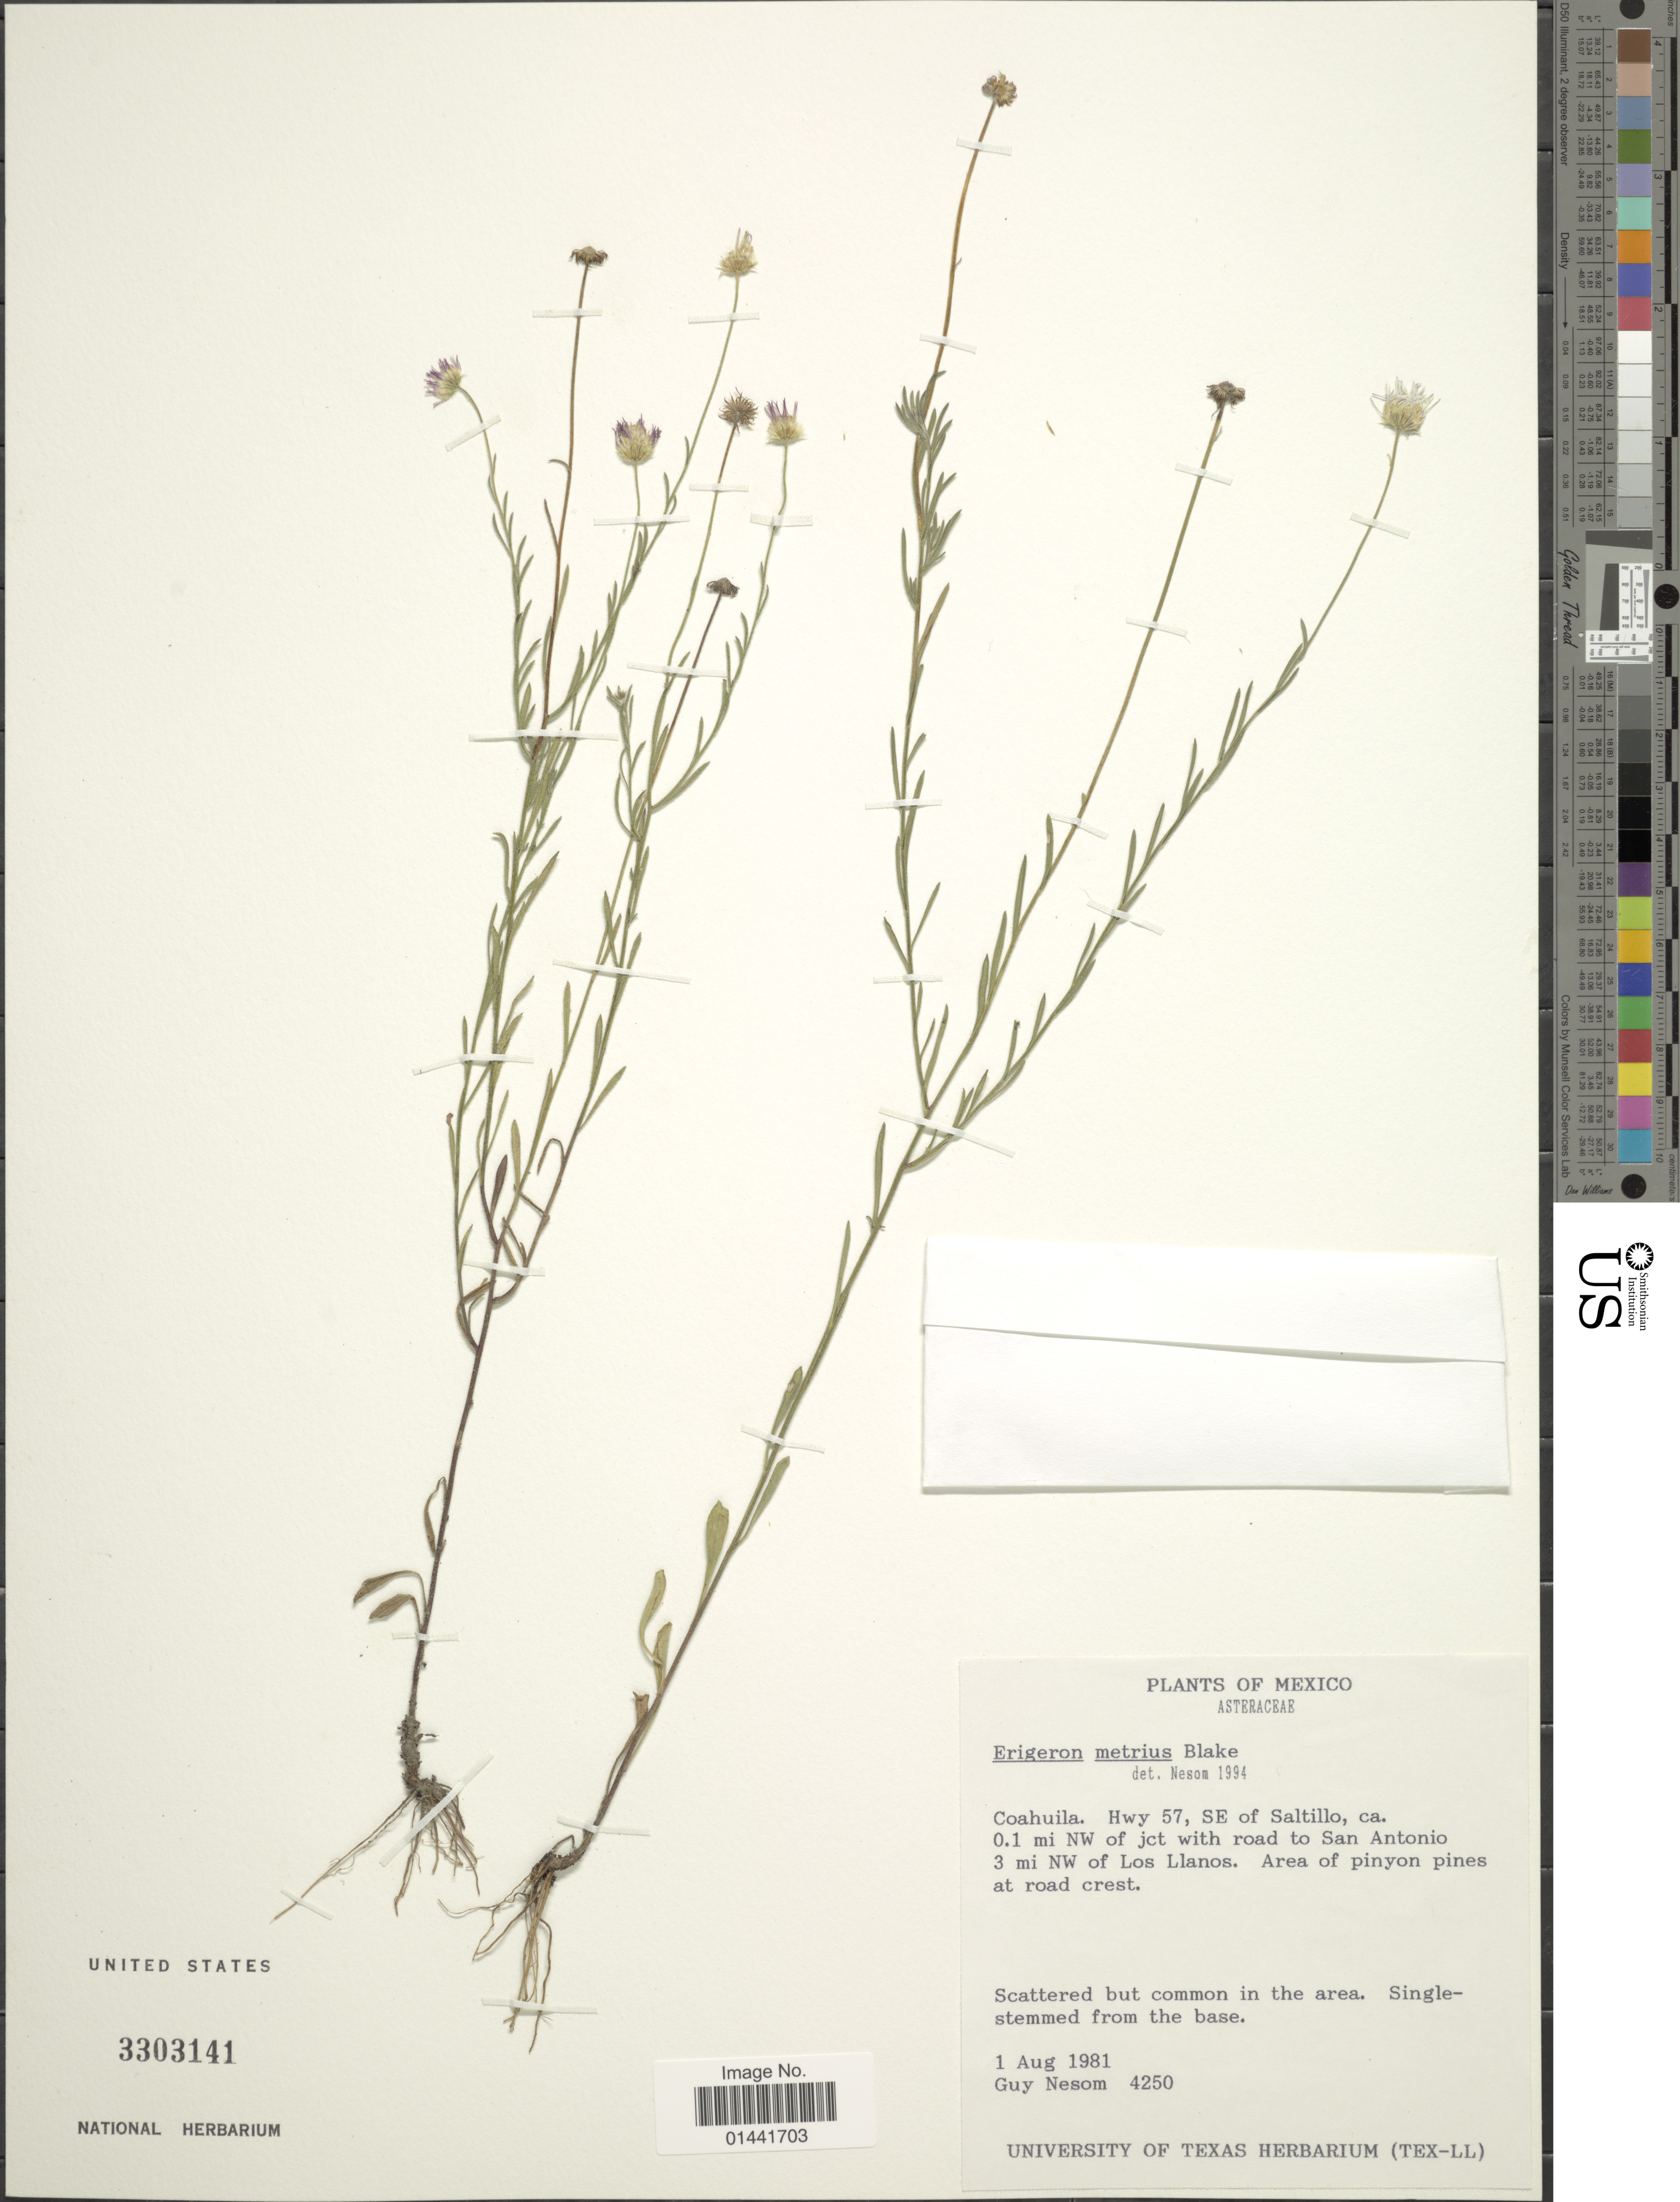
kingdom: Plantae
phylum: Tracheophyta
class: Magnoliopsida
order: Asterales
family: Asteraceae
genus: Erigeron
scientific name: Erigeron metrius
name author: S.F. Blake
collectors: G. Nesom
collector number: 4250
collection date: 1981-08-01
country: Mexico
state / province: Coahuila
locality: Hwy 57, SE of Saltillo, ca. 0.1 mi NW of jct with road to San Antonio 3 mi NW of Los Llanos, area of pinyon pines at road crest, scattered but common in the area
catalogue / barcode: US 3303141